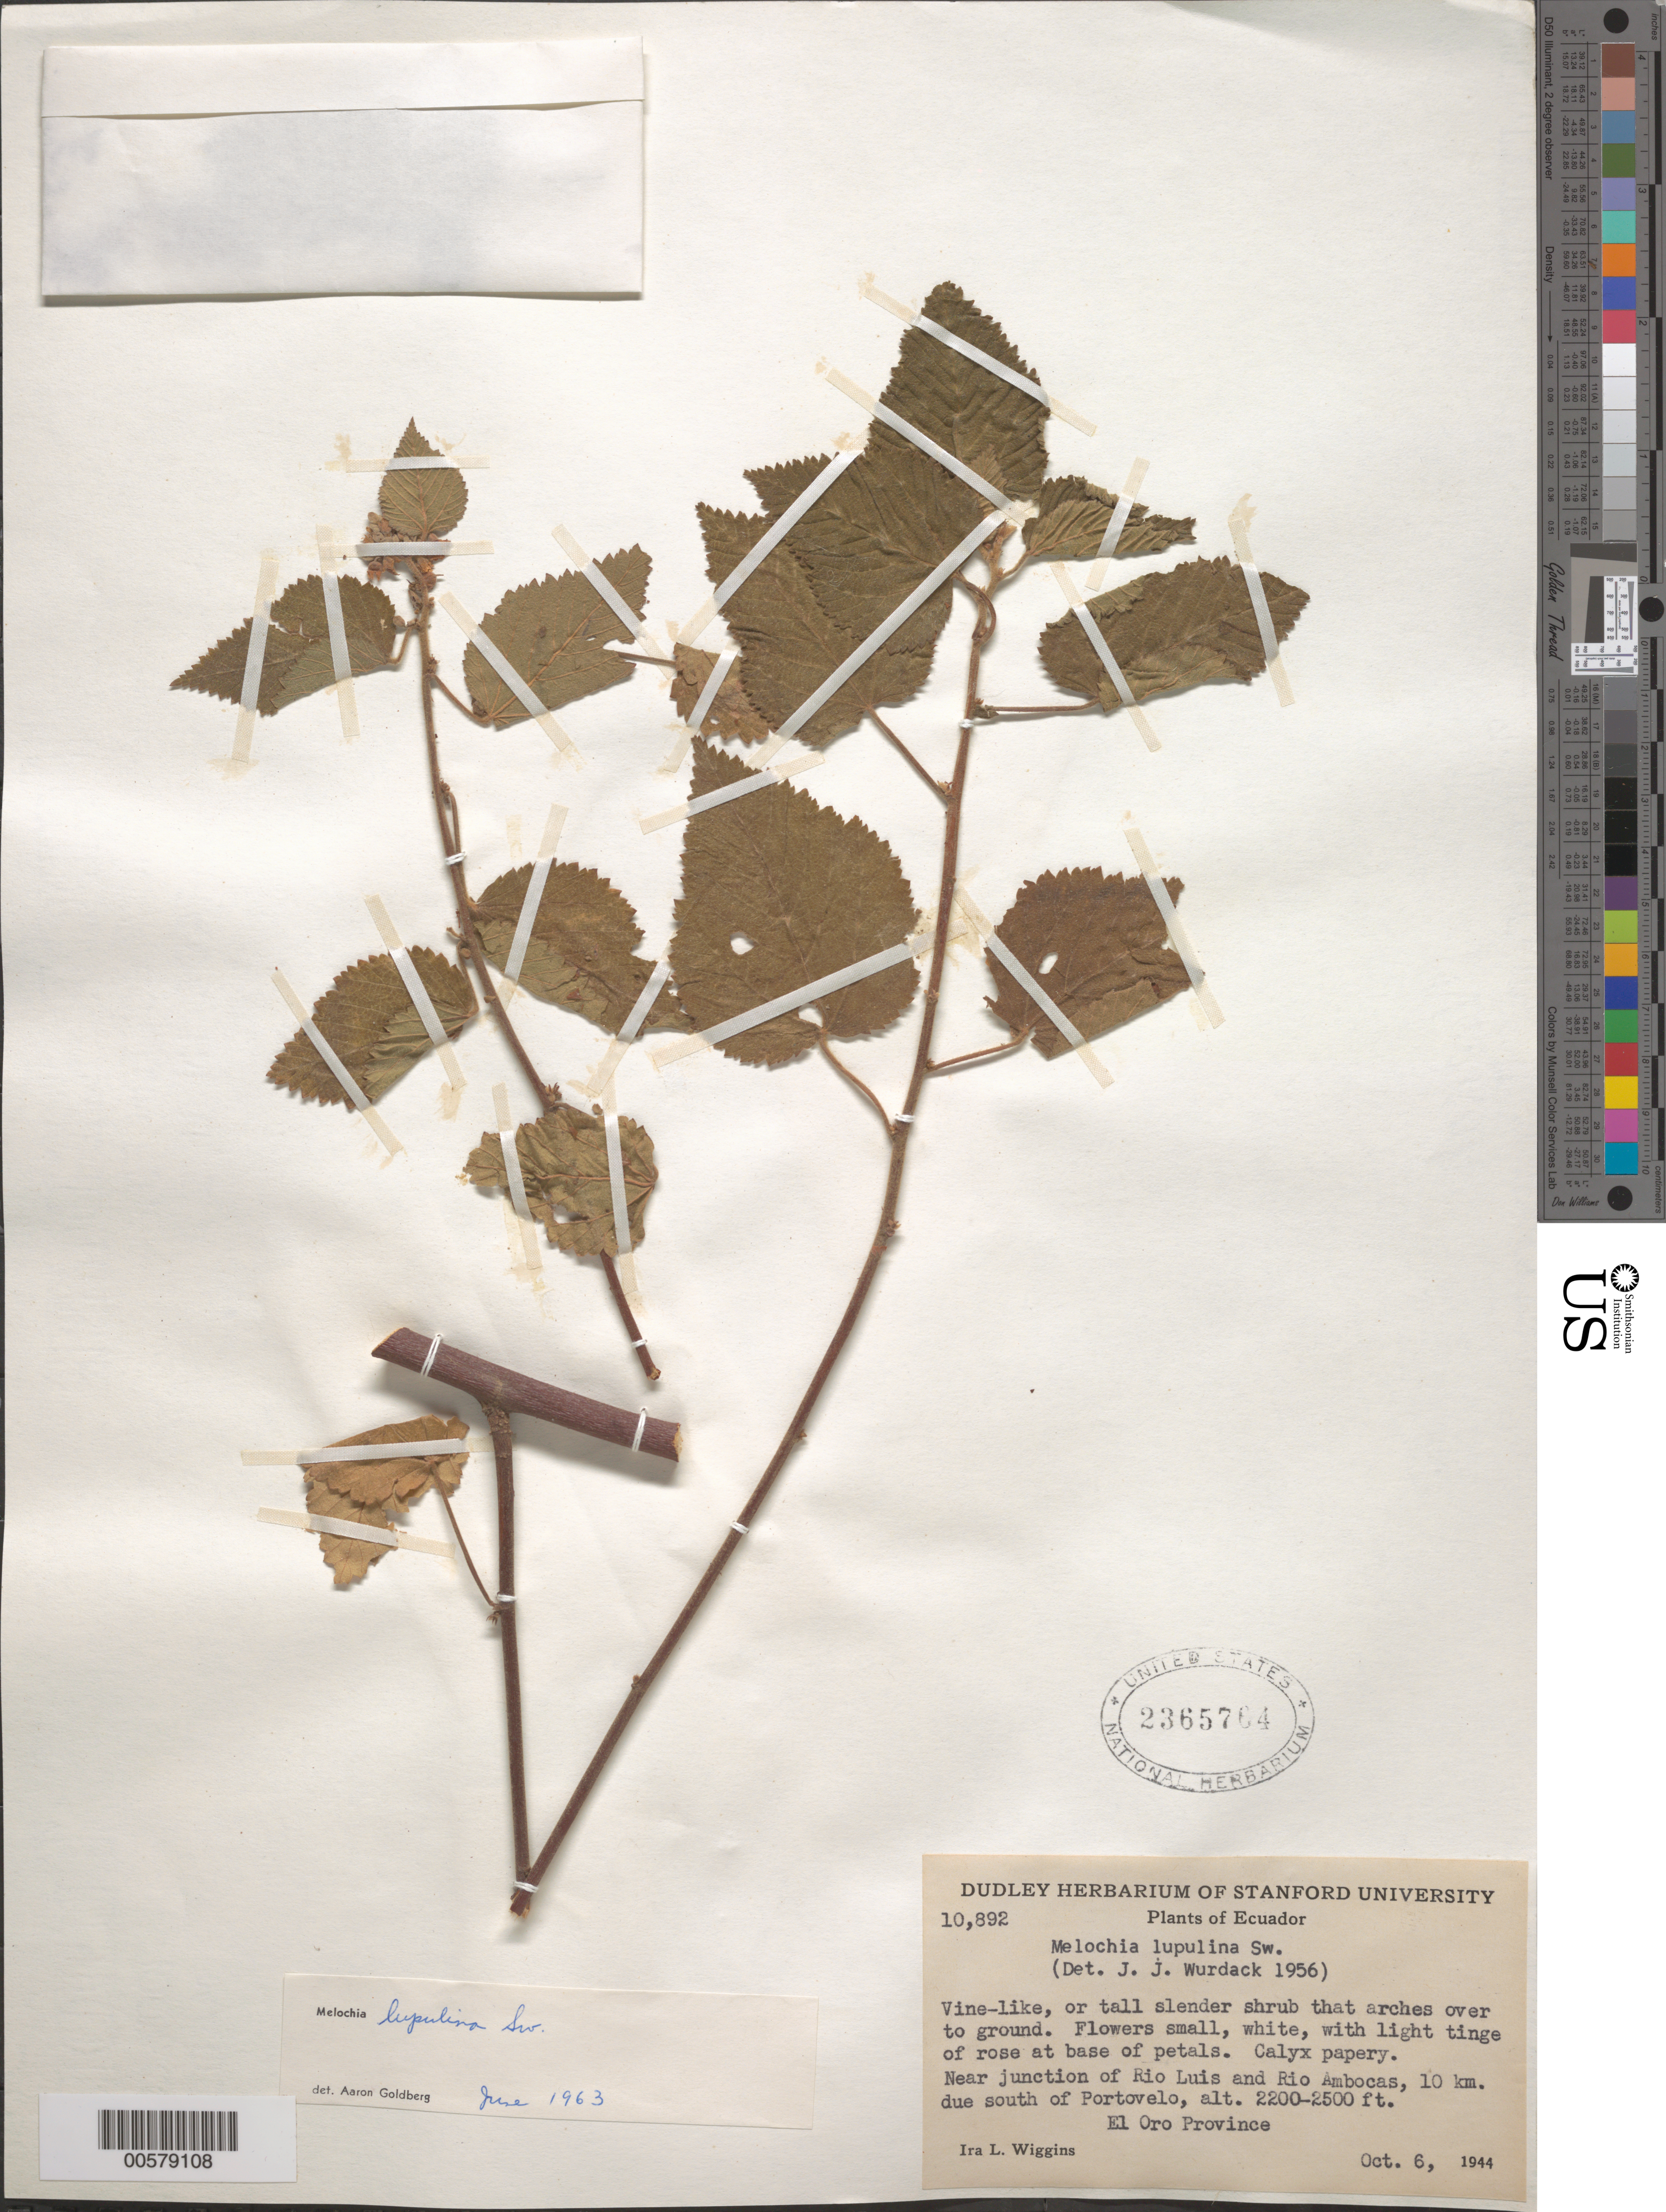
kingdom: Plantae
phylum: Tracheophyta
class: Magnoliopsida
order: Malvales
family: Malvaceae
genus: Melochia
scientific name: Melochia lupulina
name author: Sw.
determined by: Goldberg, Aaron, (US), NMNH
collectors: I. L. Wiggins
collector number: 10892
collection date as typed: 06 Oct 1944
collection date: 1944-10-06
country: Ecuador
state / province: El Oro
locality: Near junction of Rio Luis and Rio Ambocas, 10 km due S of Portovelo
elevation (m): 670.5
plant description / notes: US, NY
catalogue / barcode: US 2365764